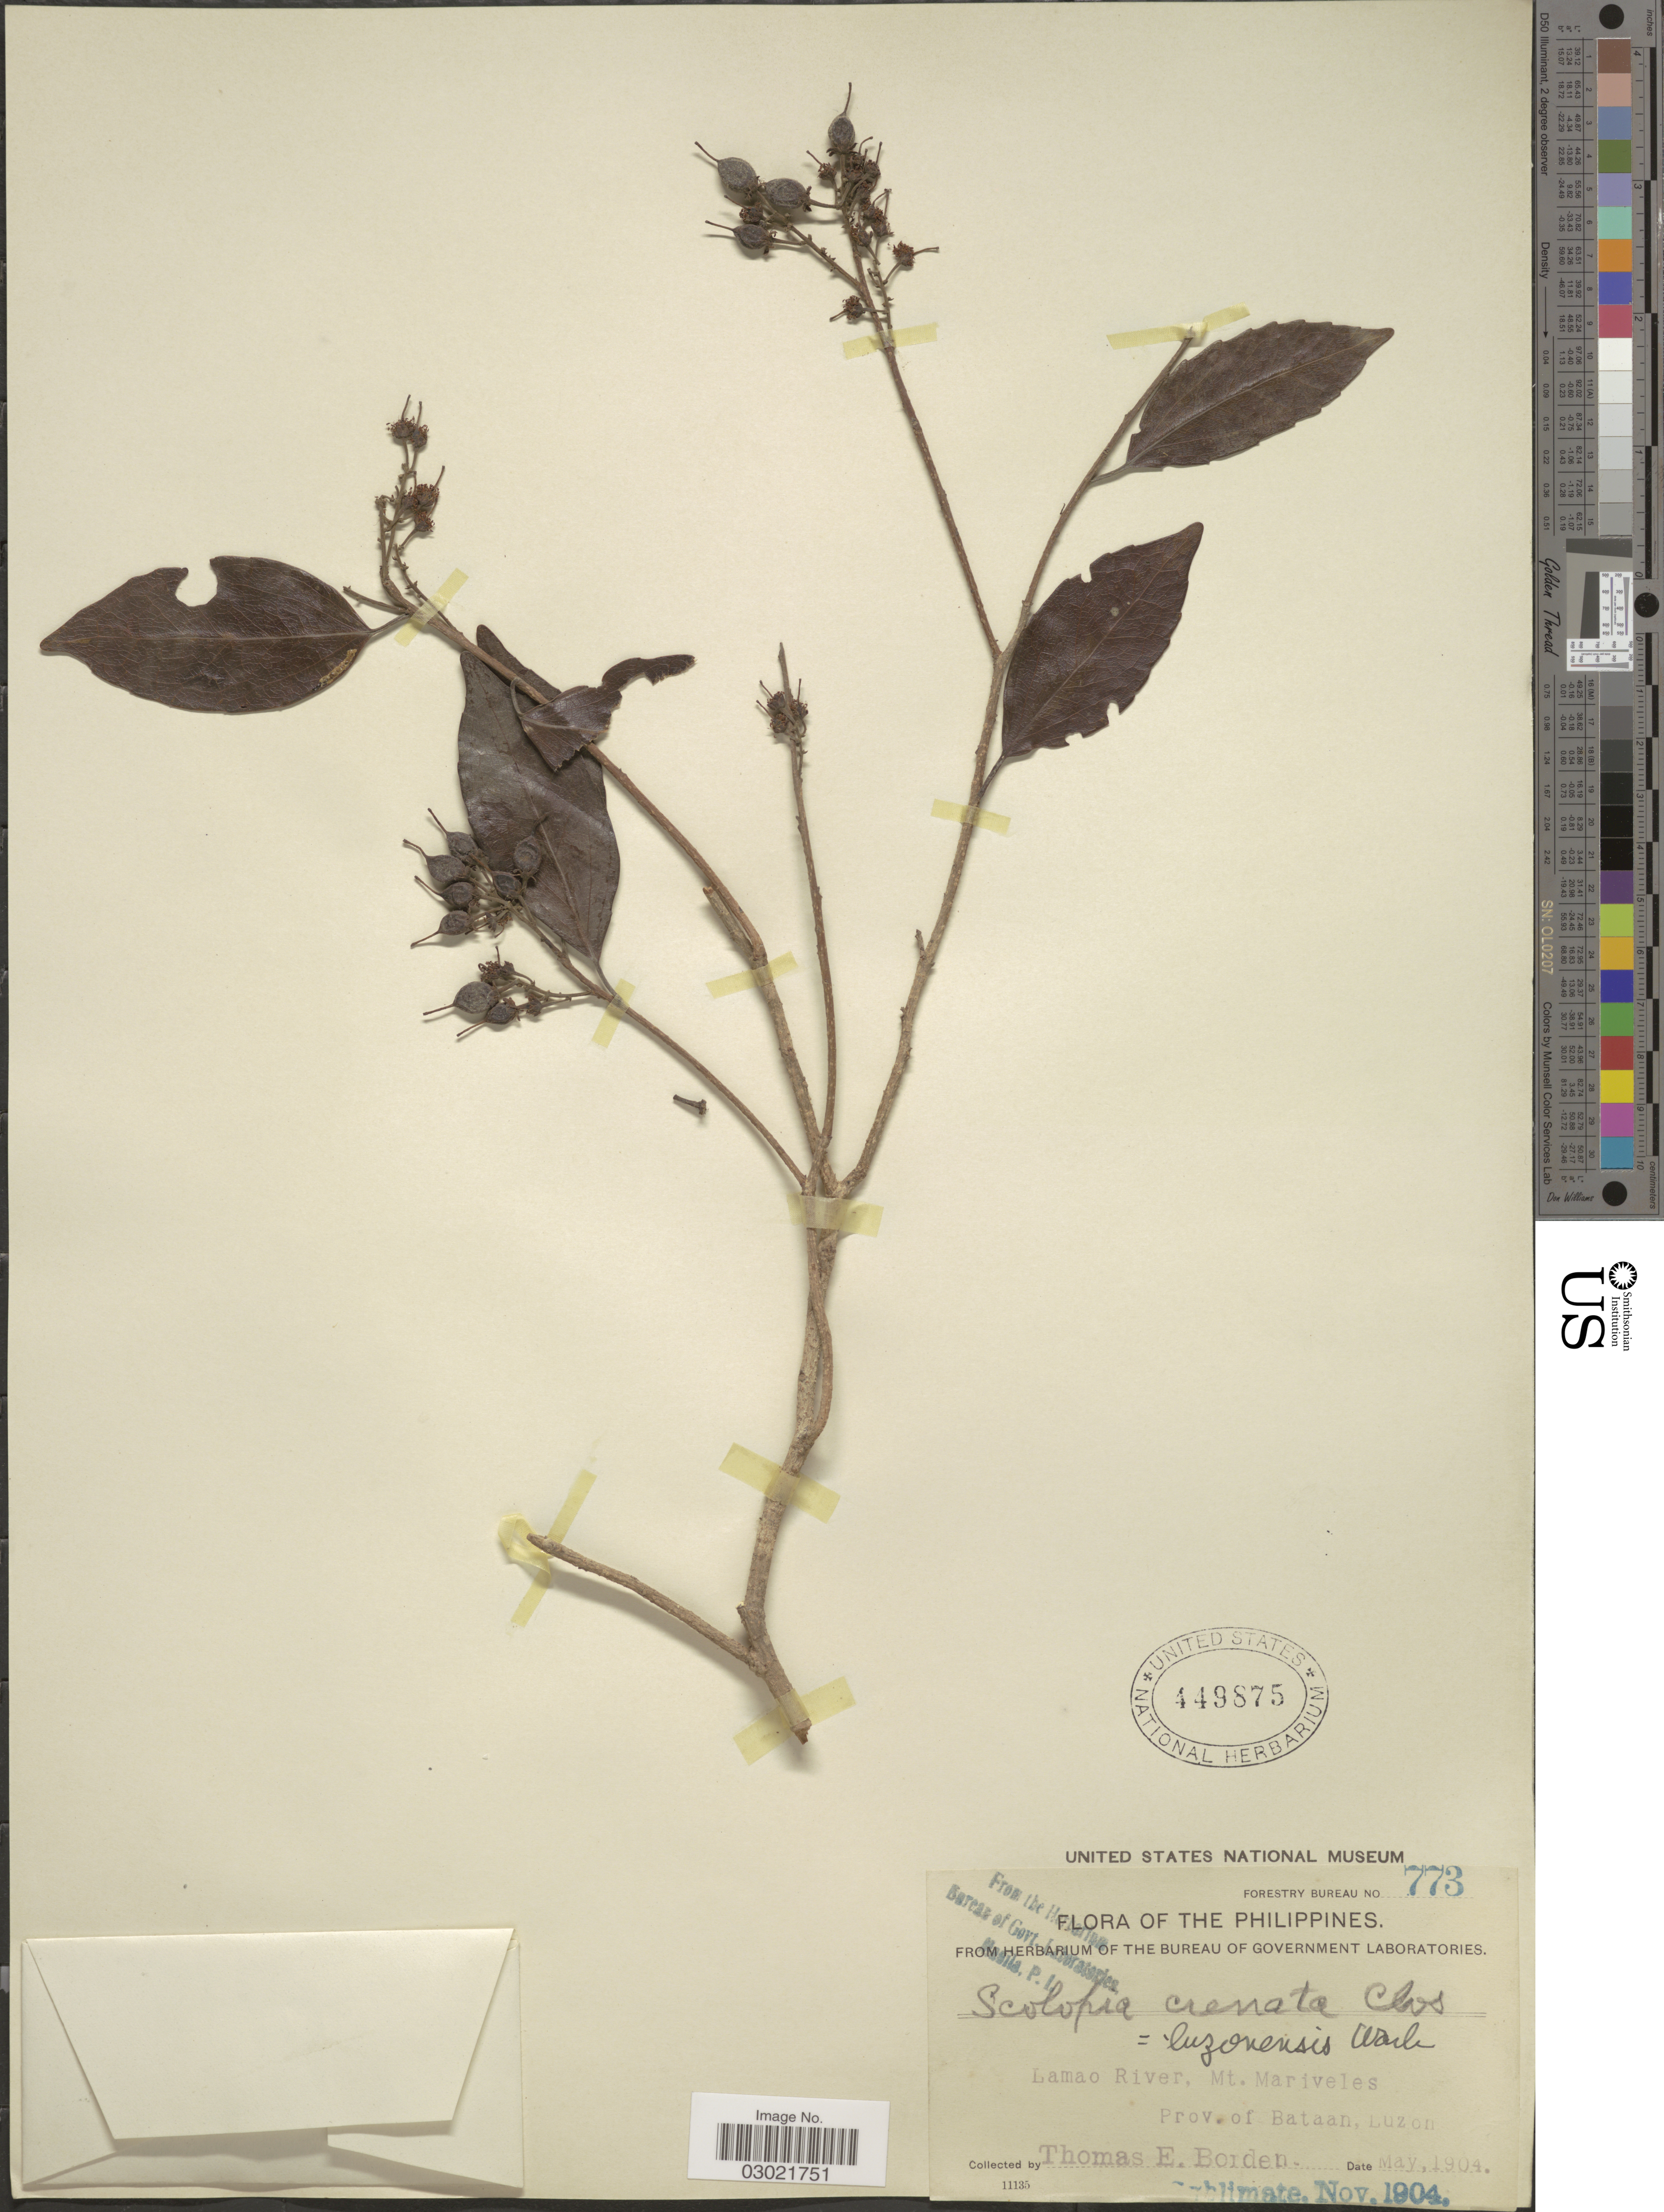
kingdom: Plantae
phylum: Tracheophyta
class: Magnoliopsida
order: Malpighiales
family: Salicaceae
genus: Scolopia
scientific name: Scolopia luzonensis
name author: (C. Presl) Warb.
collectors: T. E. Borden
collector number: Forestry Bureau 773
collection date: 1904-05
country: Philippines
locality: Lamao River, Mt. Mariveles. Prov. of Bataan, Luzon.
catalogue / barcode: US 449875